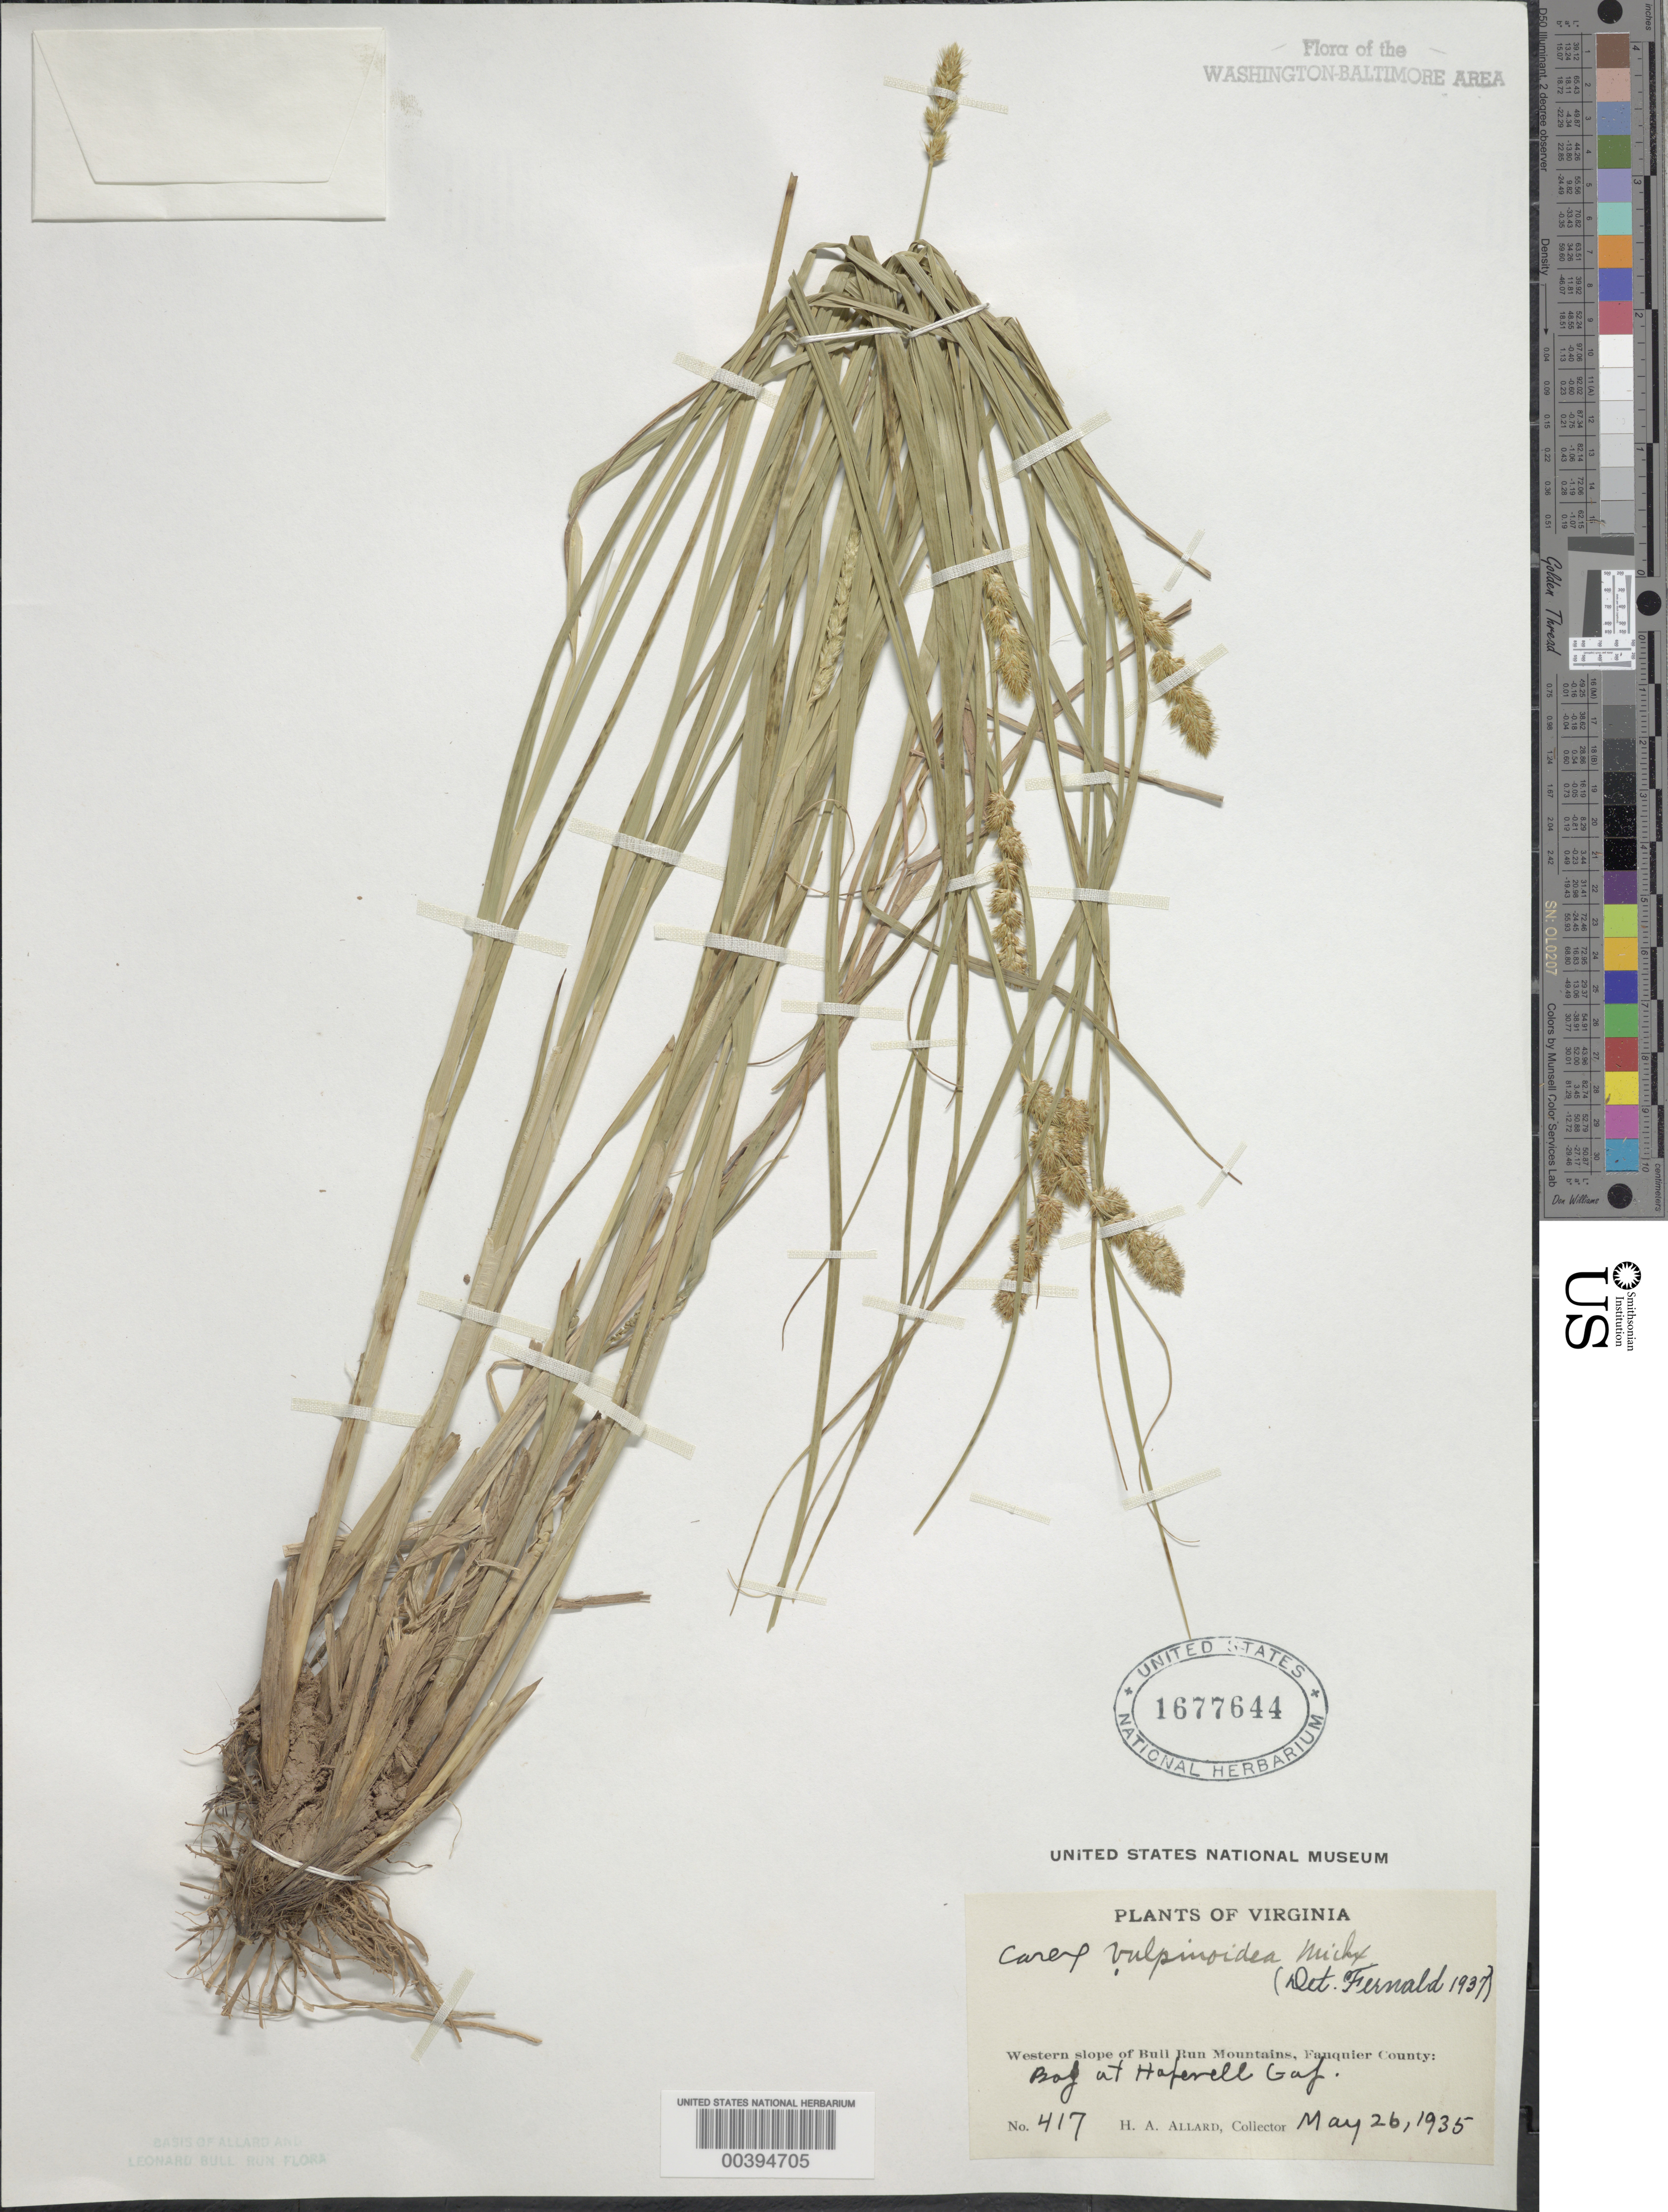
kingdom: Plantae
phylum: Tracheophyta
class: Liliopsida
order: Poales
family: Cyperaceae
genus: Carex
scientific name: Carex vulpinoidea Michx.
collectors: H. A. Allard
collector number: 417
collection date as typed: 26 May 1935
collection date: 1935-05-26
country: United States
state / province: Virginia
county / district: Fauquier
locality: Hopewell Gap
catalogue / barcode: US 1677644